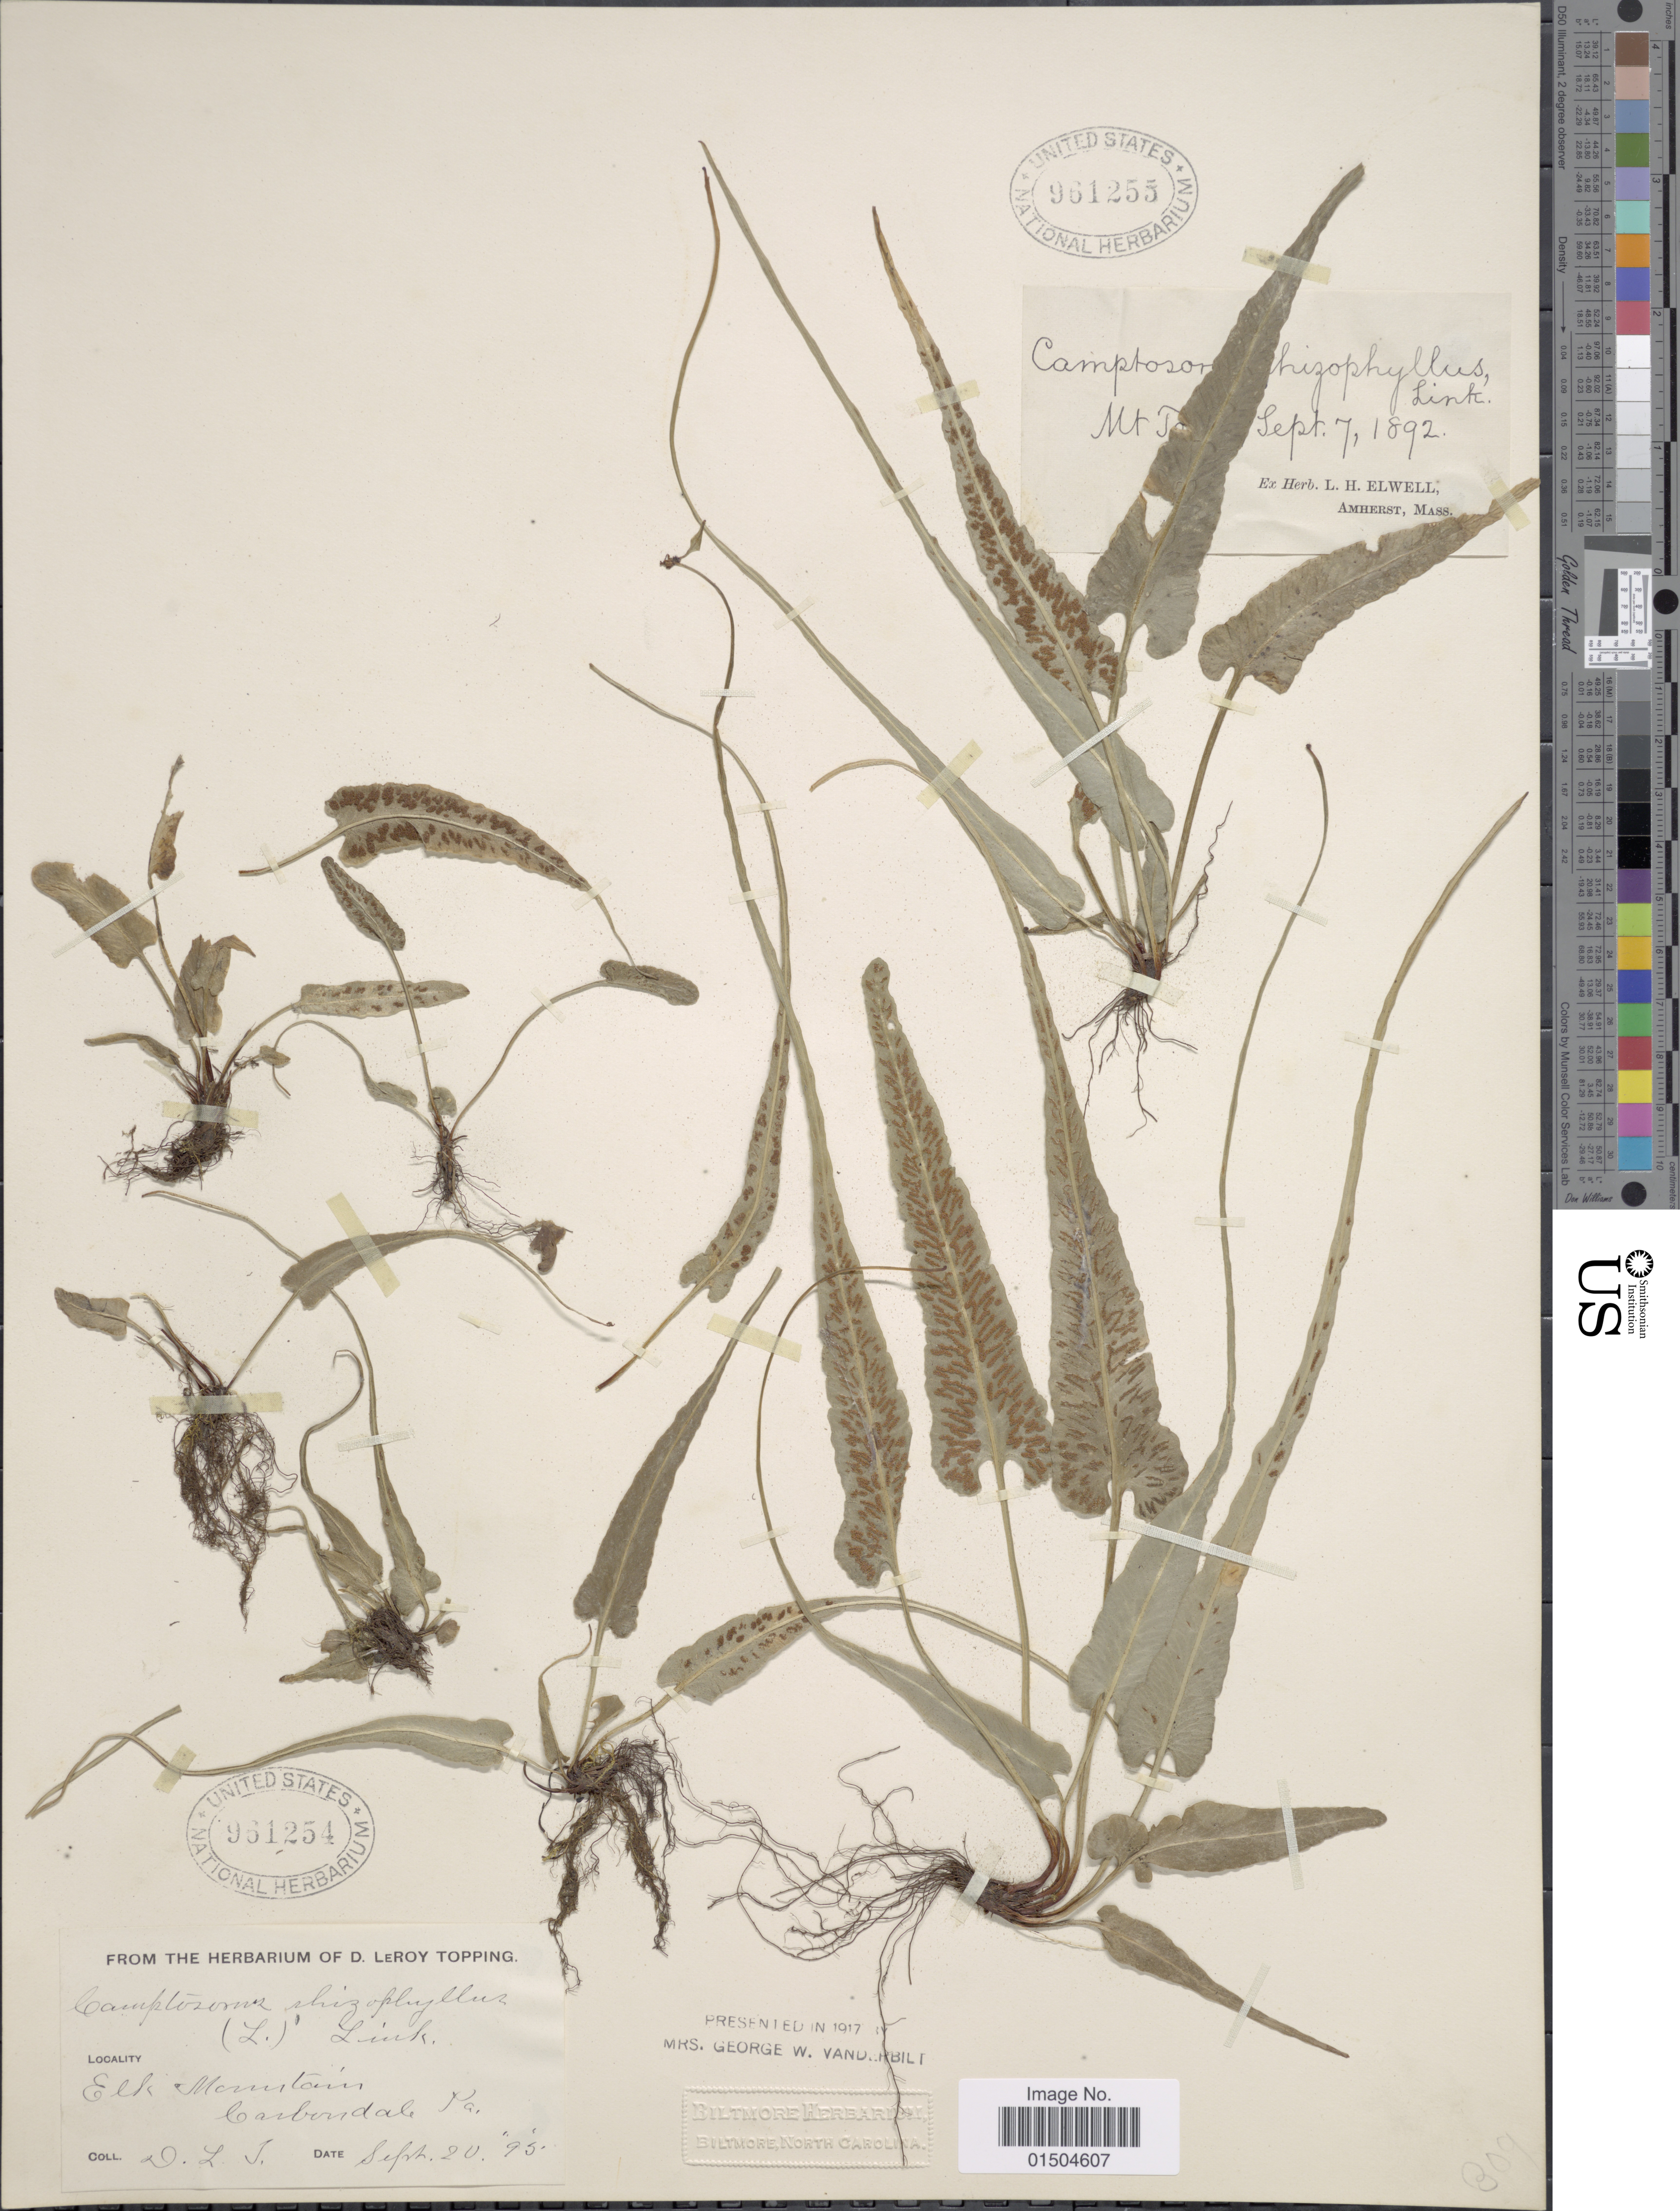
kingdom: Plantae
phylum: Tracheophyta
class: Polypodiopsida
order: Polypodiales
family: Aspleniaceae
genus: Asplenium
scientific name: Asplenium rhizophyllum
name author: L.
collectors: ex herb. L. H. Elwell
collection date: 1892-09-07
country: United States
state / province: Pennsylvania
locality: Elk Mountain, Carbondale, PA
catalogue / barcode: US 961255-2